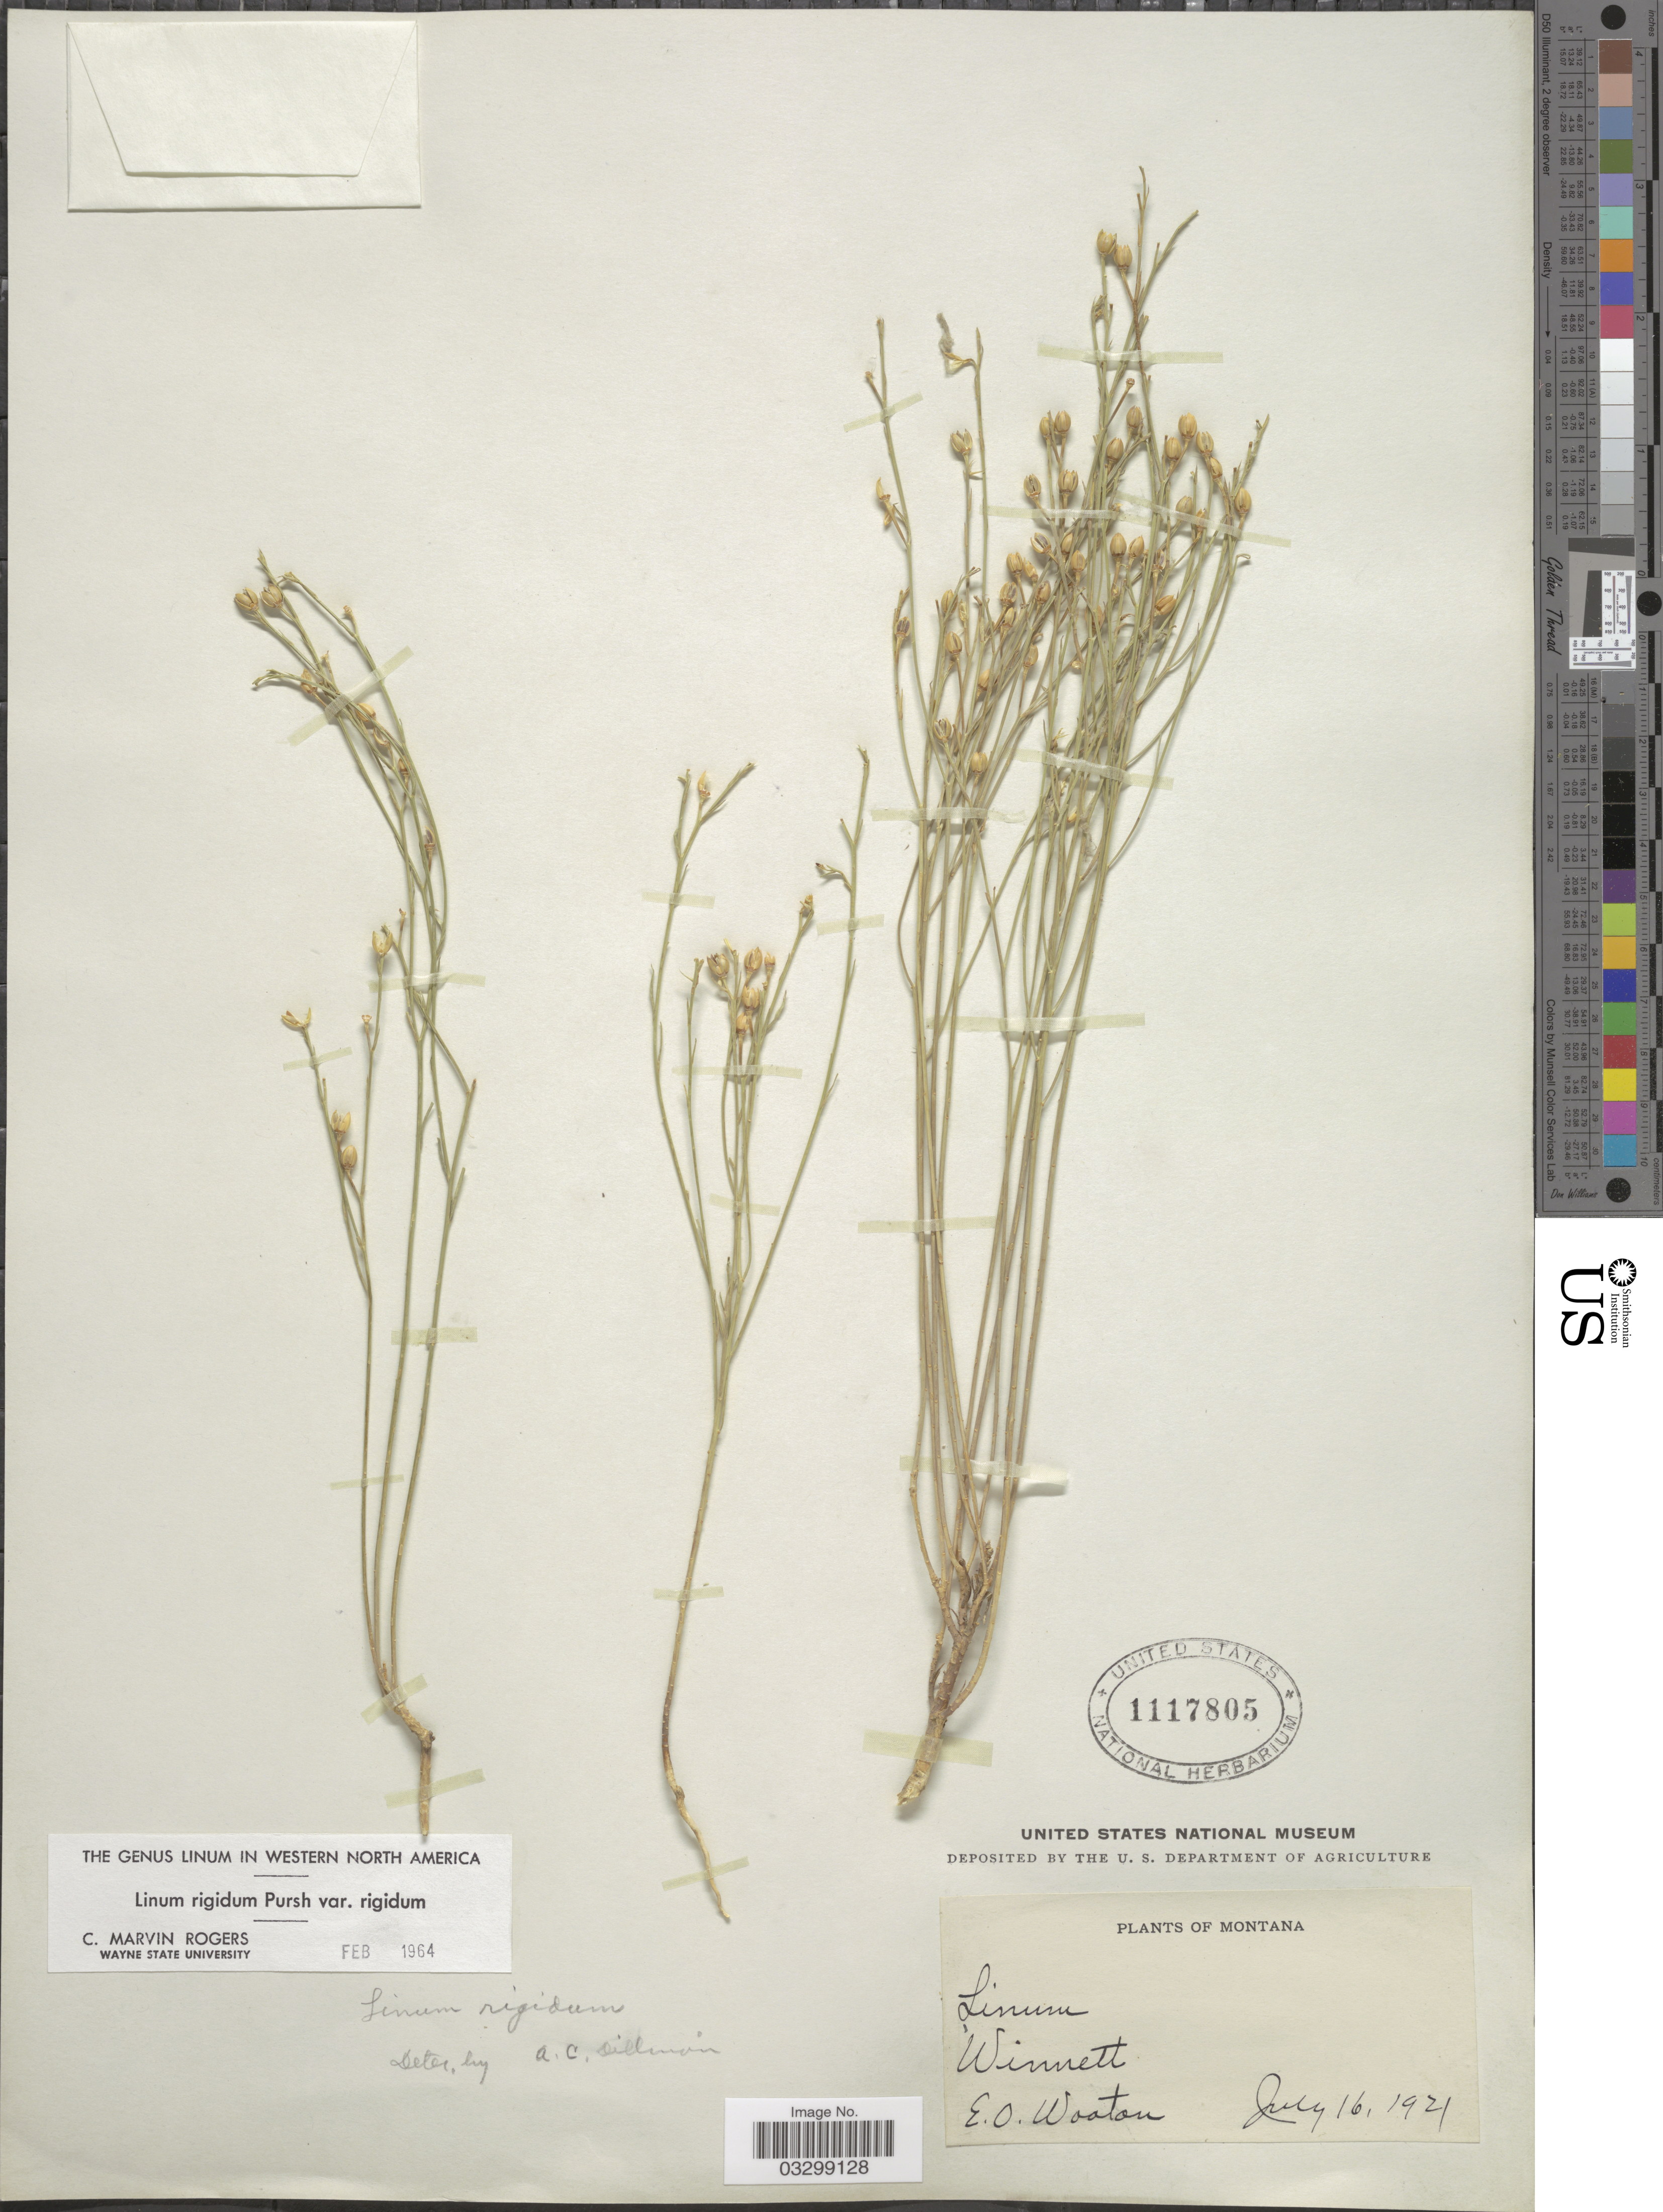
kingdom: Plantae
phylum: Tracheophyta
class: Magnoliopsida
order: Malpighiales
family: Linaceae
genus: Linum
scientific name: Linum rigidum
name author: Pursh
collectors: E. O. Wooton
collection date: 1921-07-16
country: United States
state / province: Montana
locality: Winnett.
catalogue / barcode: US 1117805